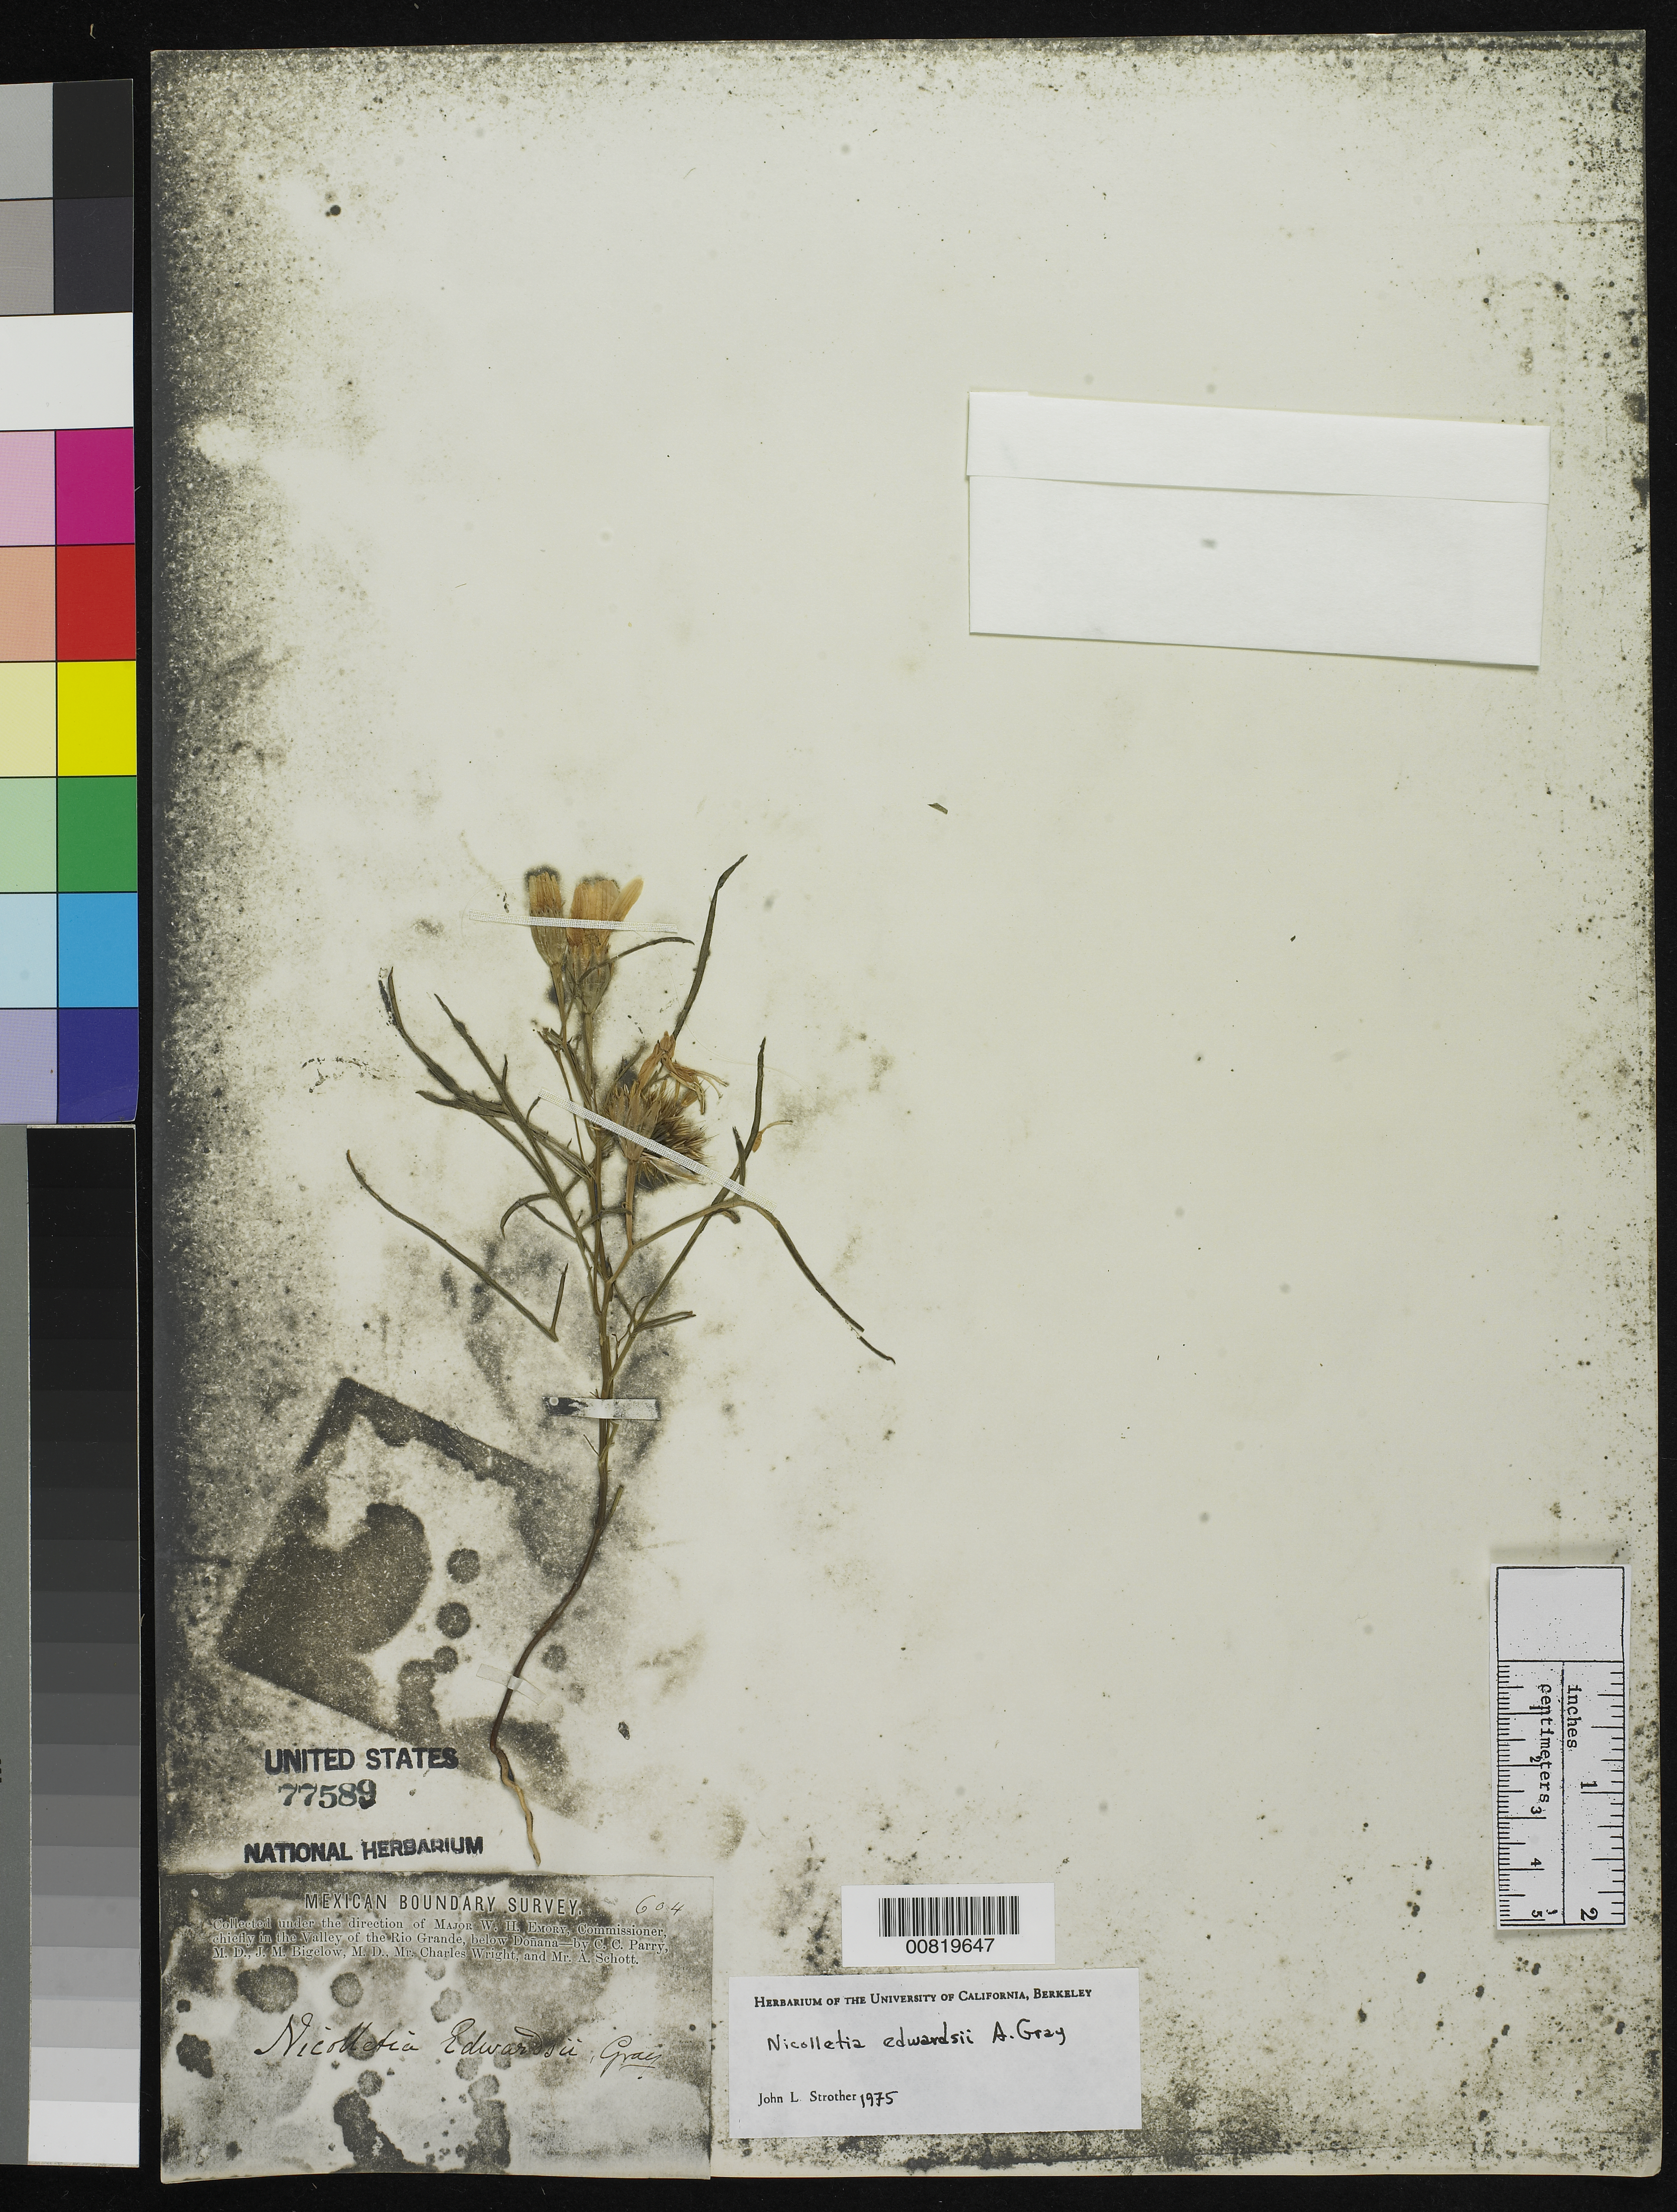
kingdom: Plantae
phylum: Tracheophyta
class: Magnoliopsida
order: Asterales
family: Asteraceae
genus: Nicolletia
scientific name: Nicolletia edwardsii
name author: A. Gray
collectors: C. C. Parry, J. M. Bigelow, C. Wright & A. C. V. Schott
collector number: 604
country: United States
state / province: New Mexico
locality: Valley of the Rio Grande, below Doñana, New Mexico.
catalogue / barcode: US 77589